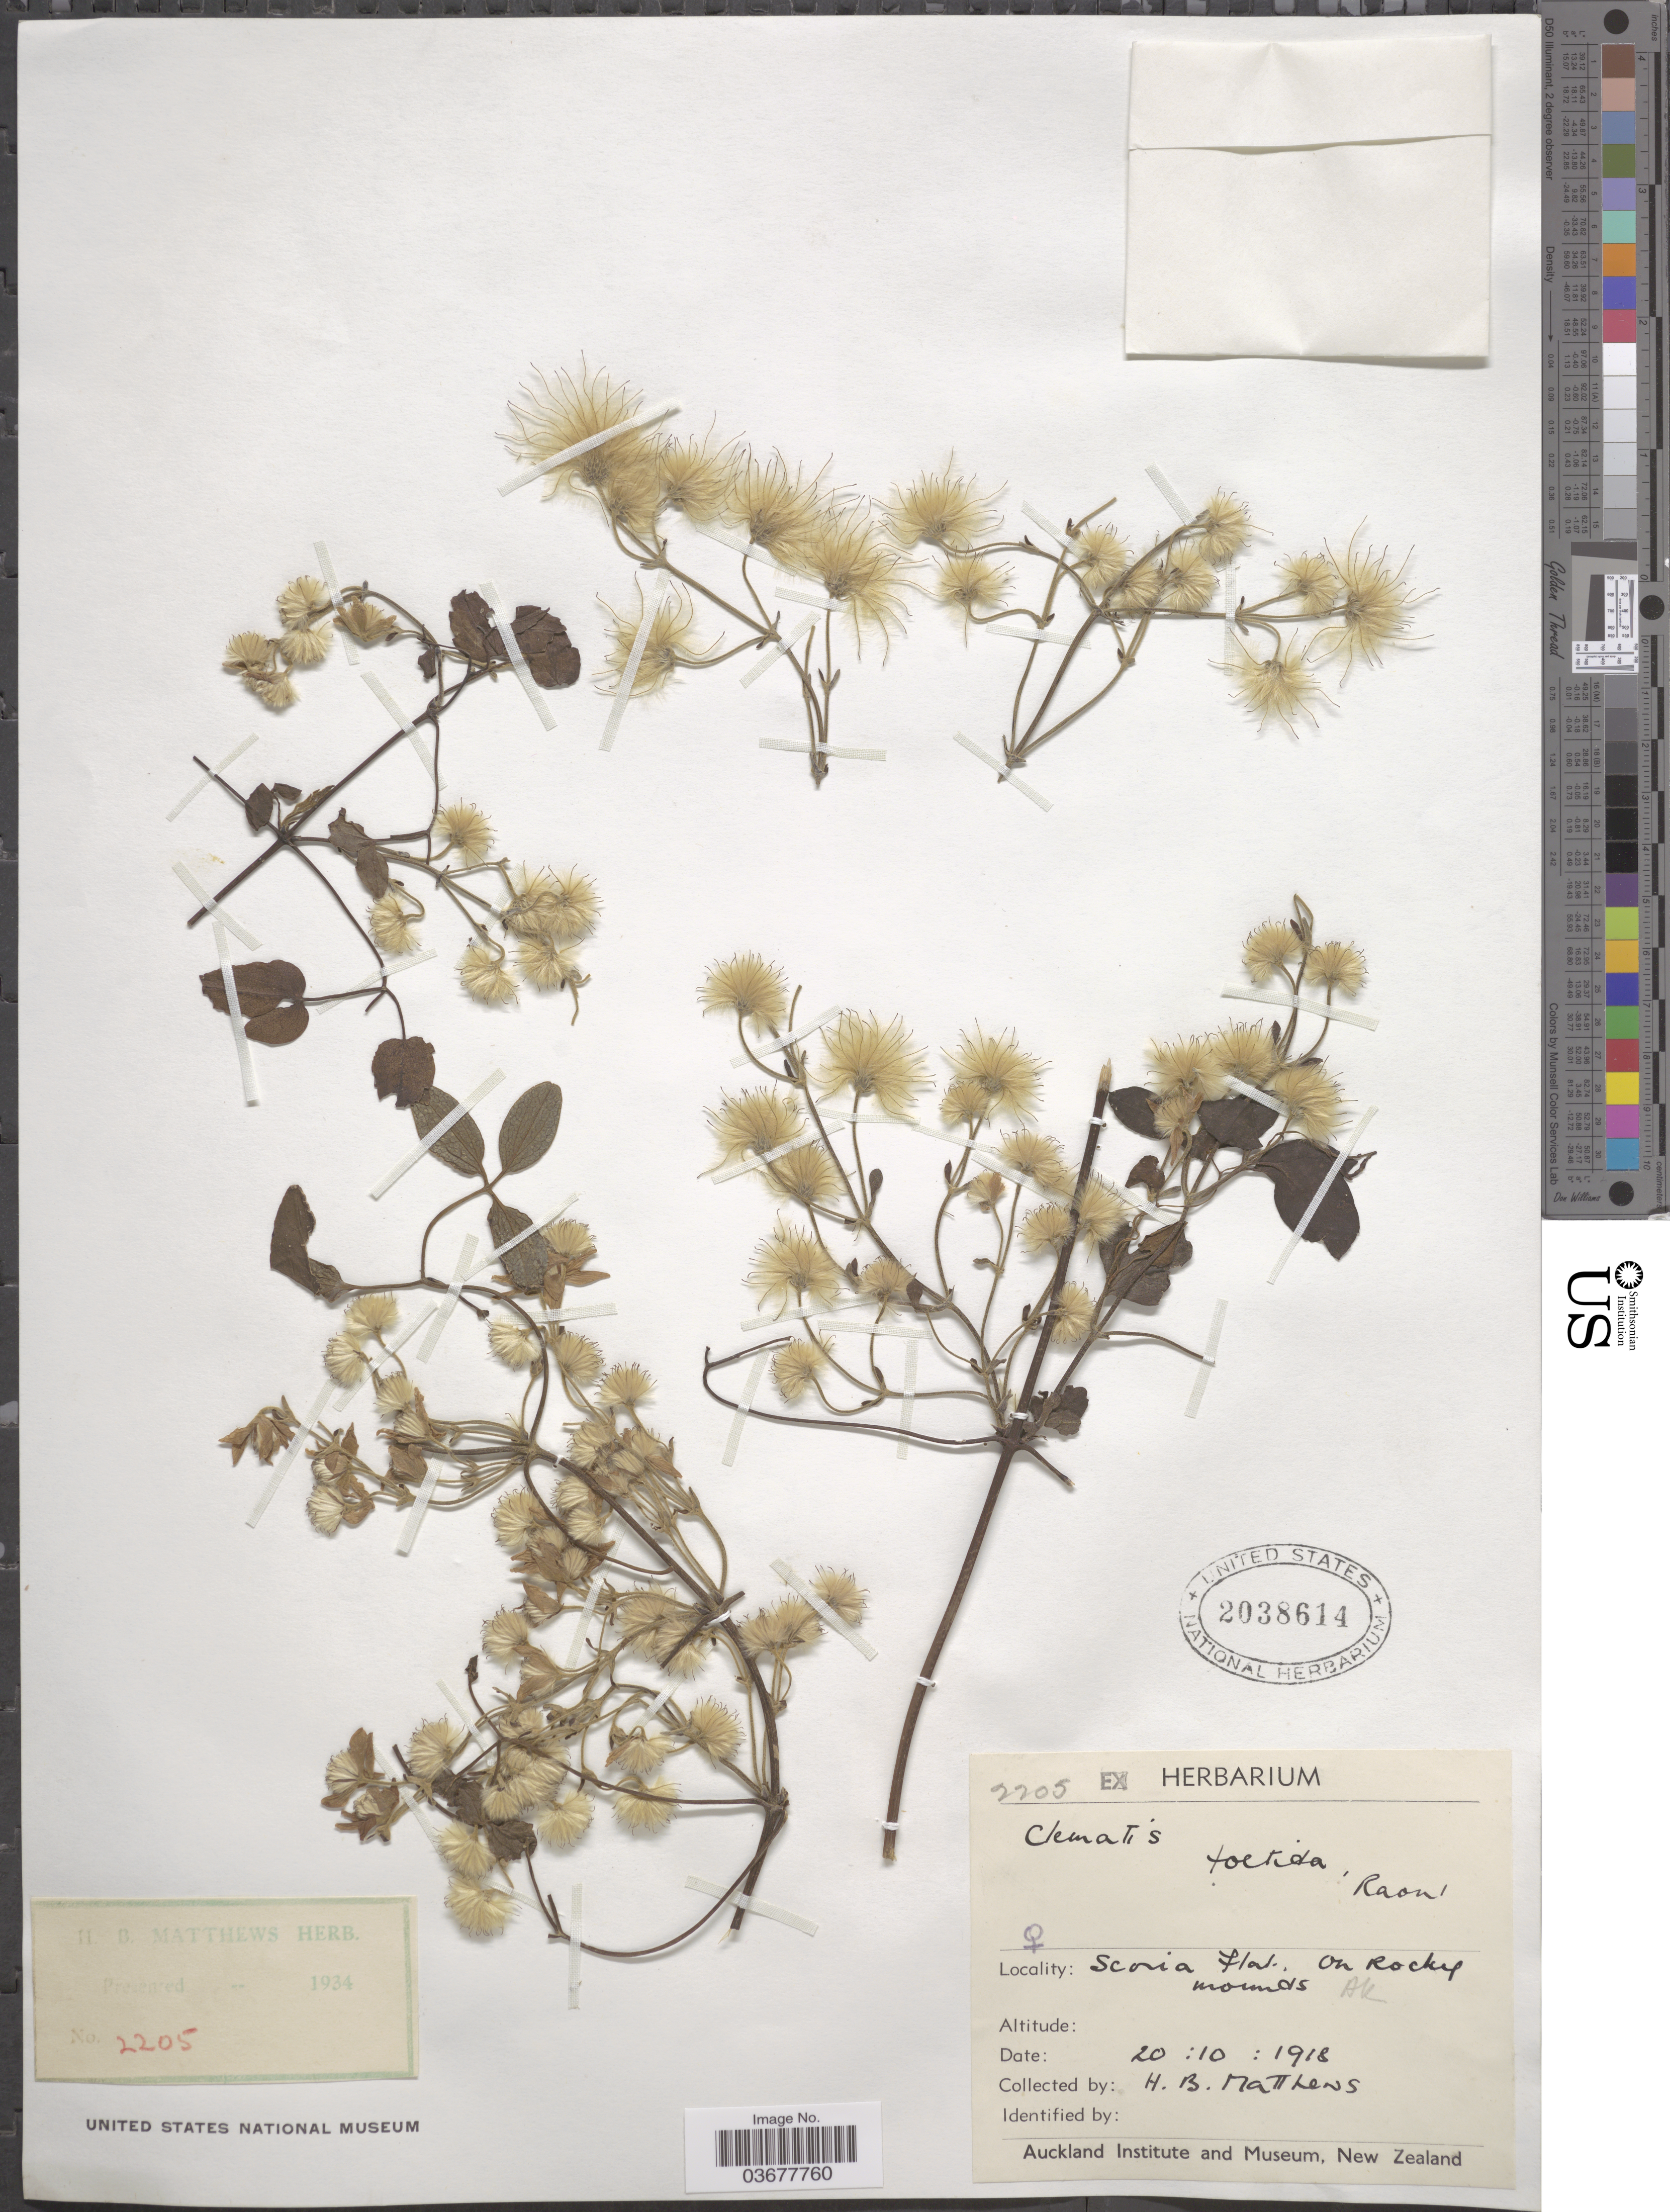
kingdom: Plantae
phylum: Tracheophyta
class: Magnoliopsida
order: Ranunculales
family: Ranunculaceae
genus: Clematis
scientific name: Clematis foetida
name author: Raoul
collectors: H. B. Matthews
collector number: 2205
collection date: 1918-10-20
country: New Zealand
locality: Scoria flat. On rocky mounds.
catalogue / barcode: US 2038614